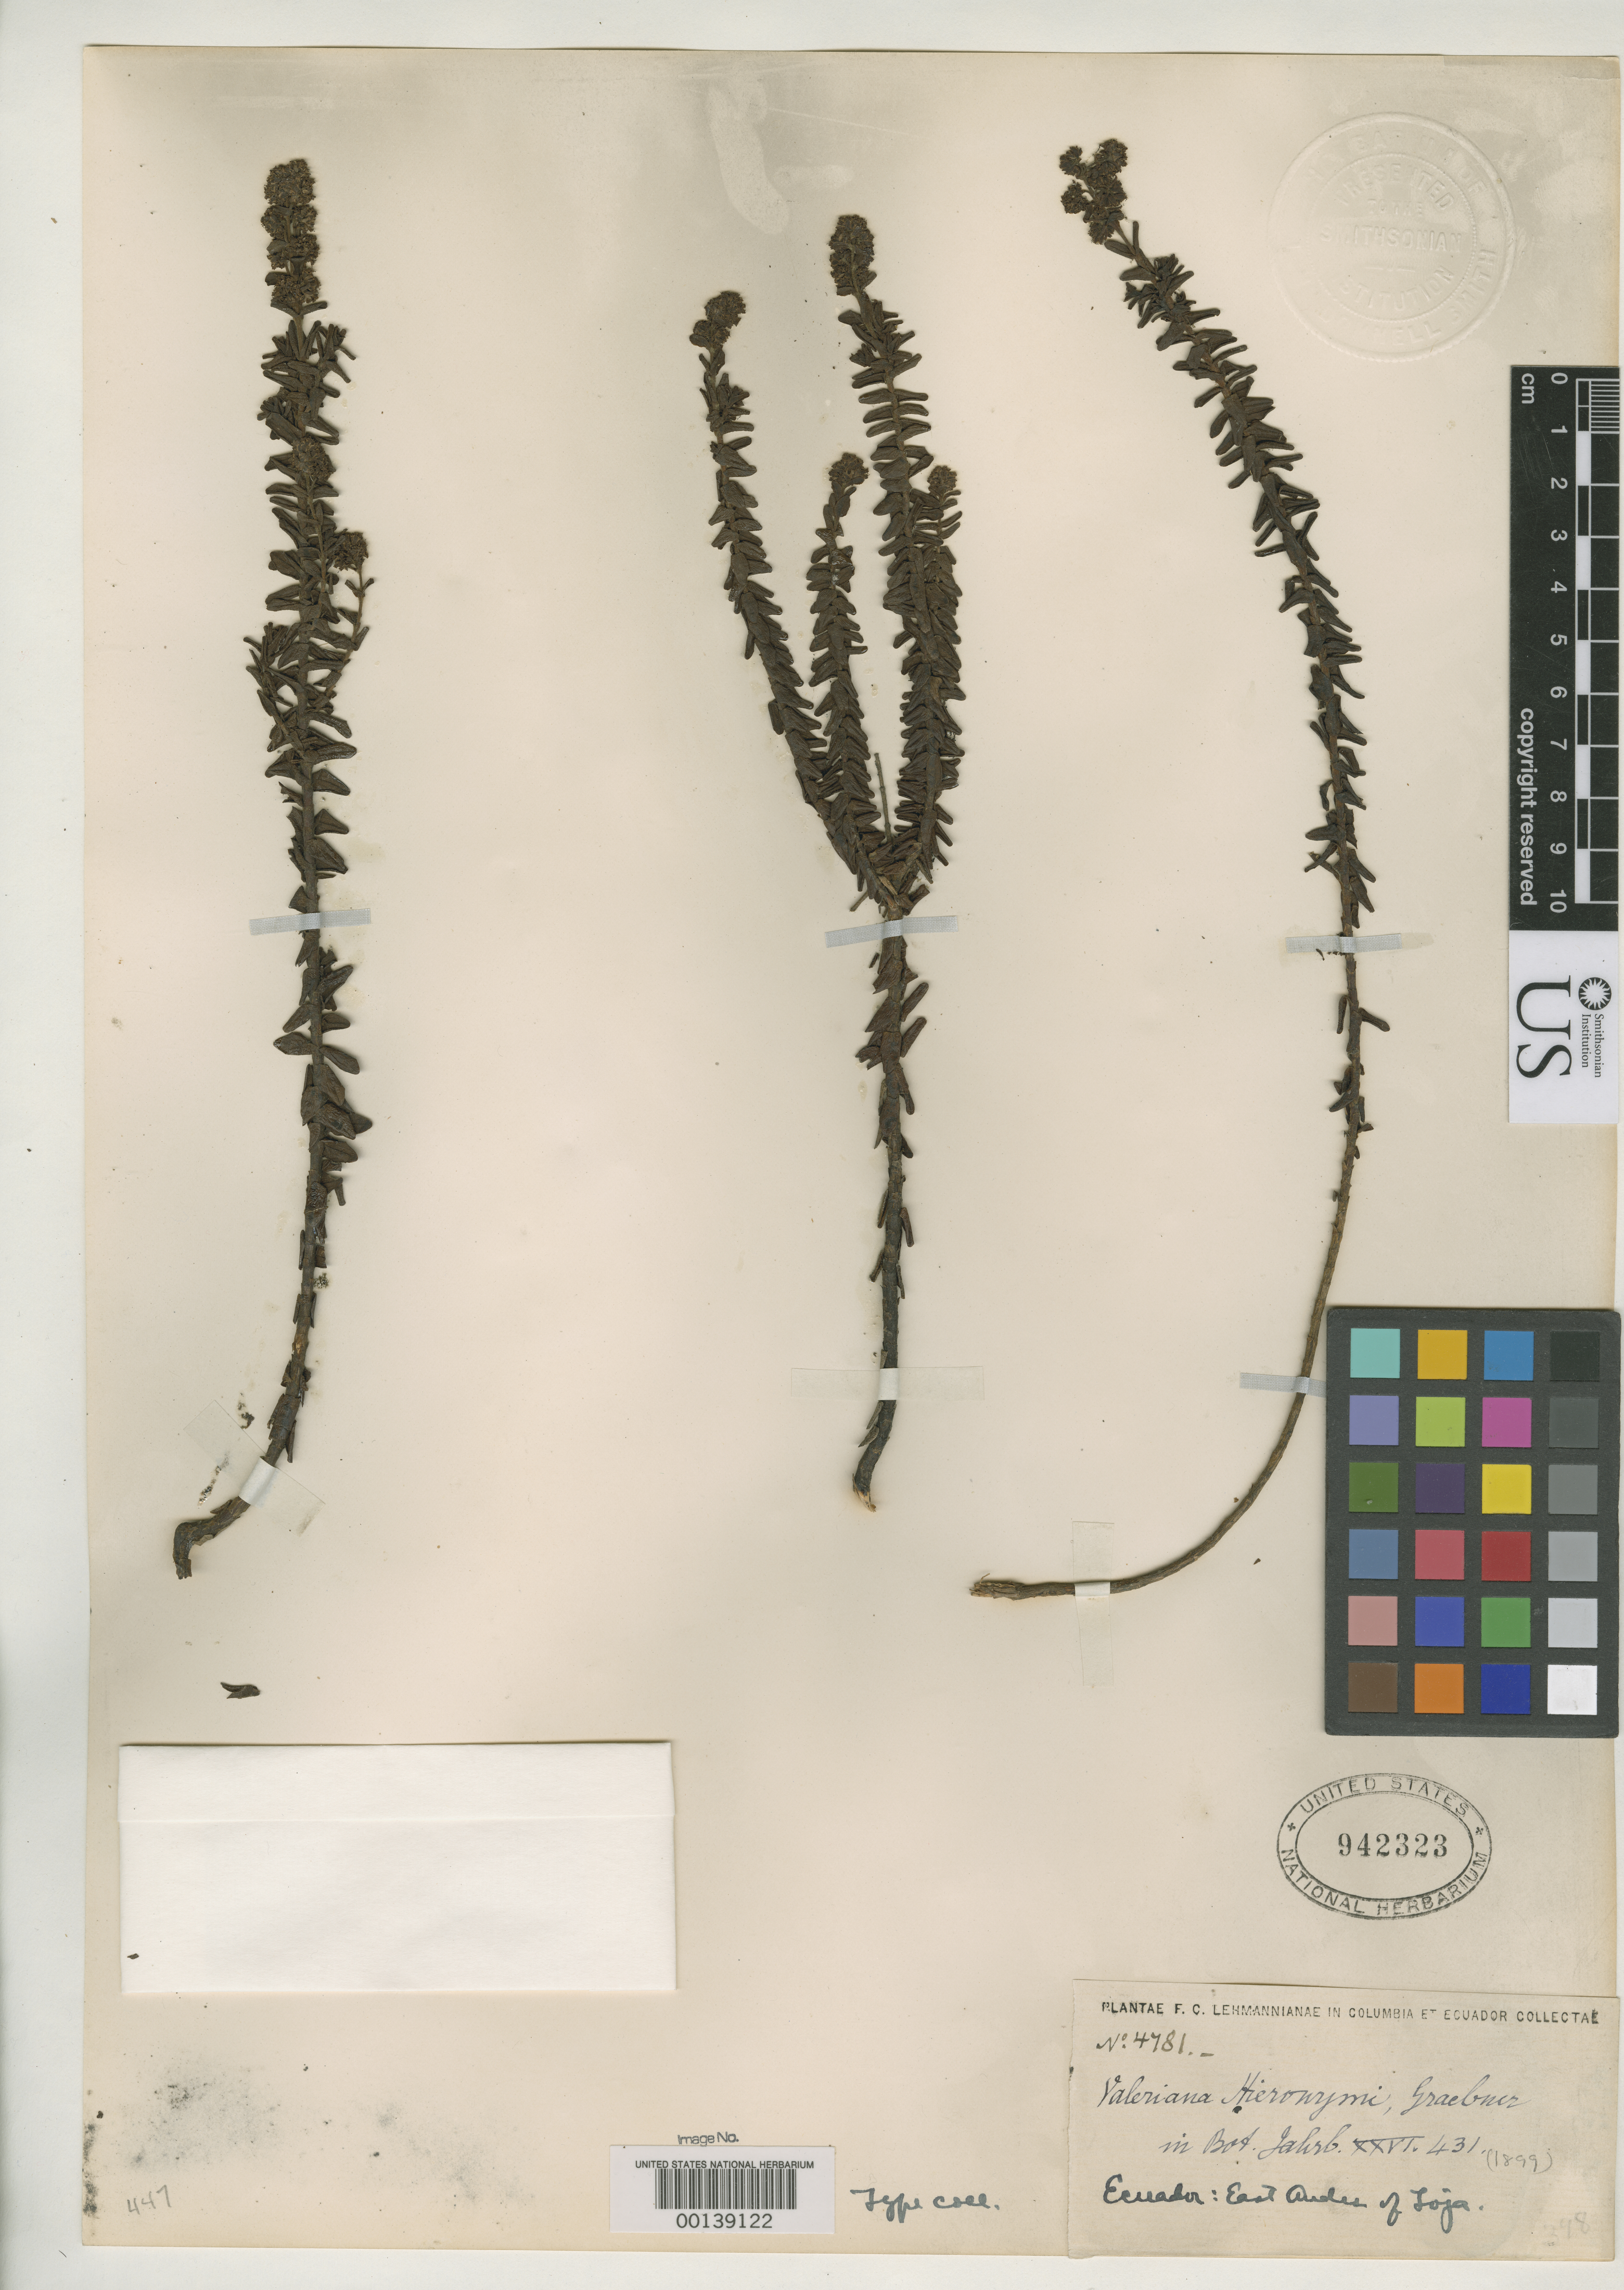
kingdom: Plantae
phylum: Tracheophyta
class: Magnoliopsida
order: Dipsacales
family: Caprifoliaceae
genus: Valeriana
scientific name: Valeriana hieronymi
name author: P. Graebn.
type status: Isotype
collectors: F. C. Lehmann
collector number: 4781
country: Ecuador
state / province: Loja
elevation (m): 3000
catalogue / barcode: US 942323